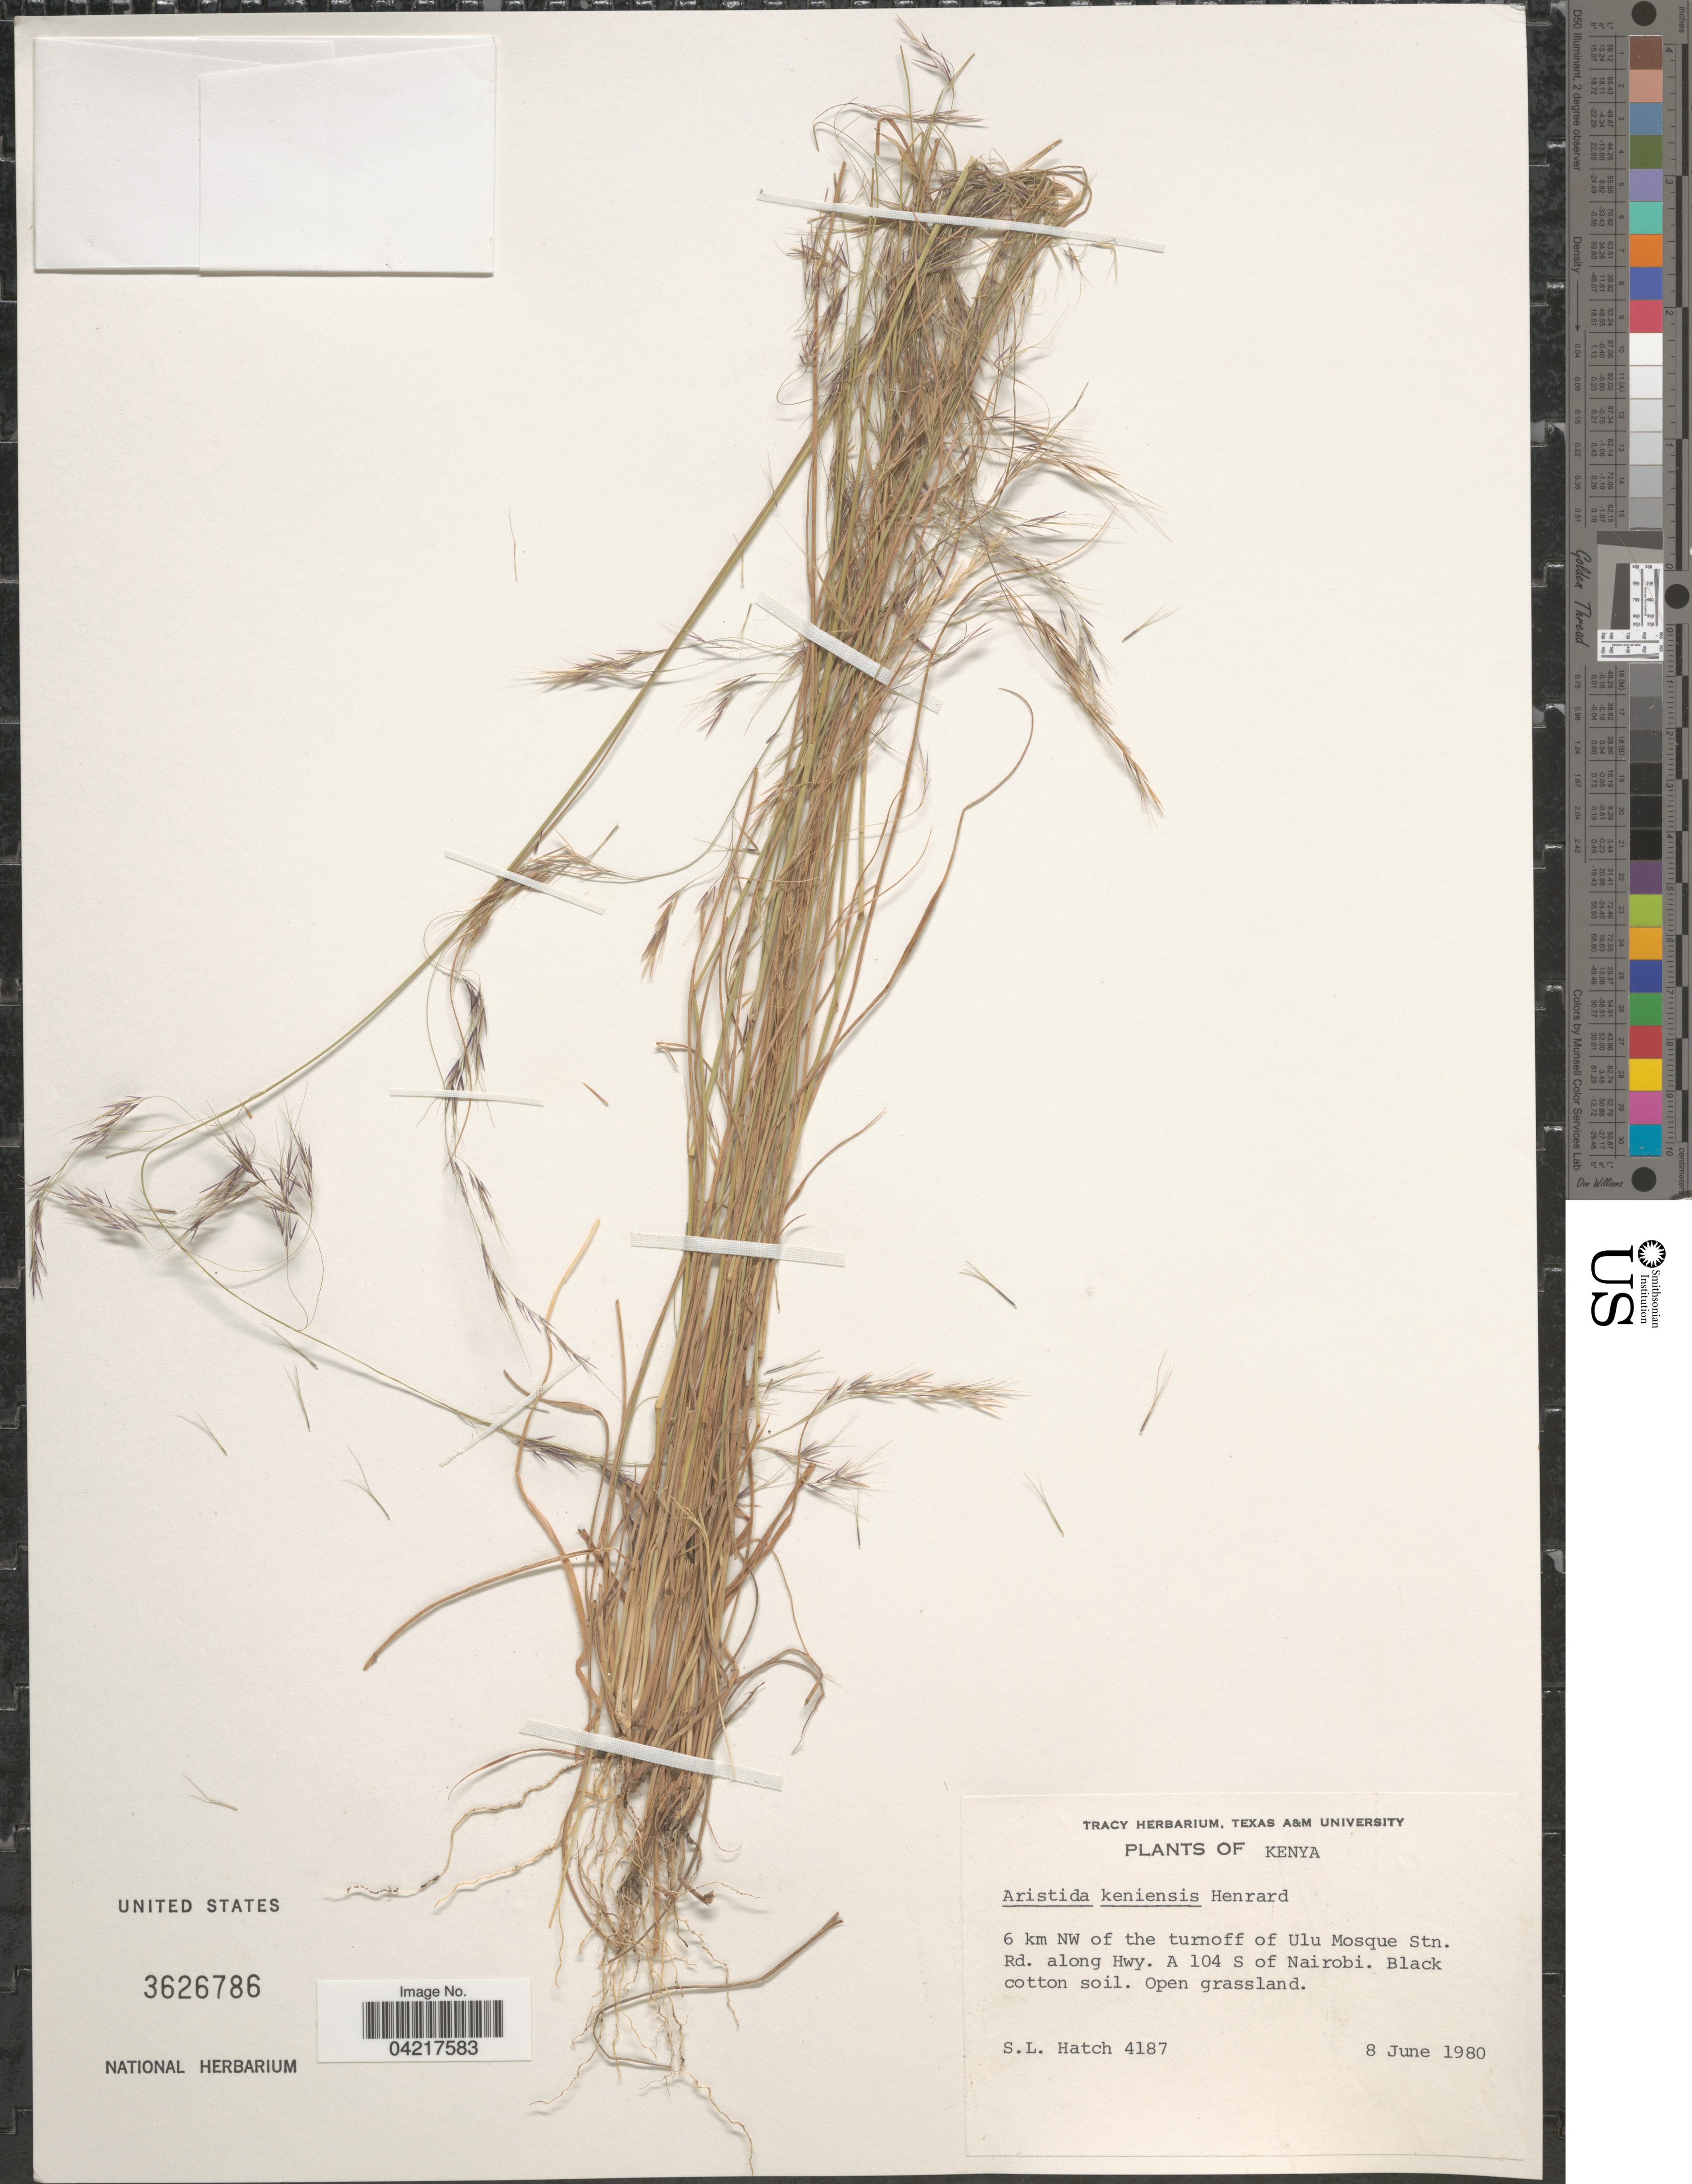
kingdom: Plantae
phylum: Tracheophyta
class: Liliopsida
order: Poales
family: Poaceae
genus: Aristida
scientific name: Aristida kenyensis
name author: Henr.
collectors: S. Hatch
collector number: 4187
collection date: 1980-06-08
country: Kenya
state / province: Nairobi Area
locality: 6 km NW of the turnoff of Ulu Mosque Stn. Rd. along Hwy. A 104 S of Nairobi.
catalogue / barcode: US 3626786